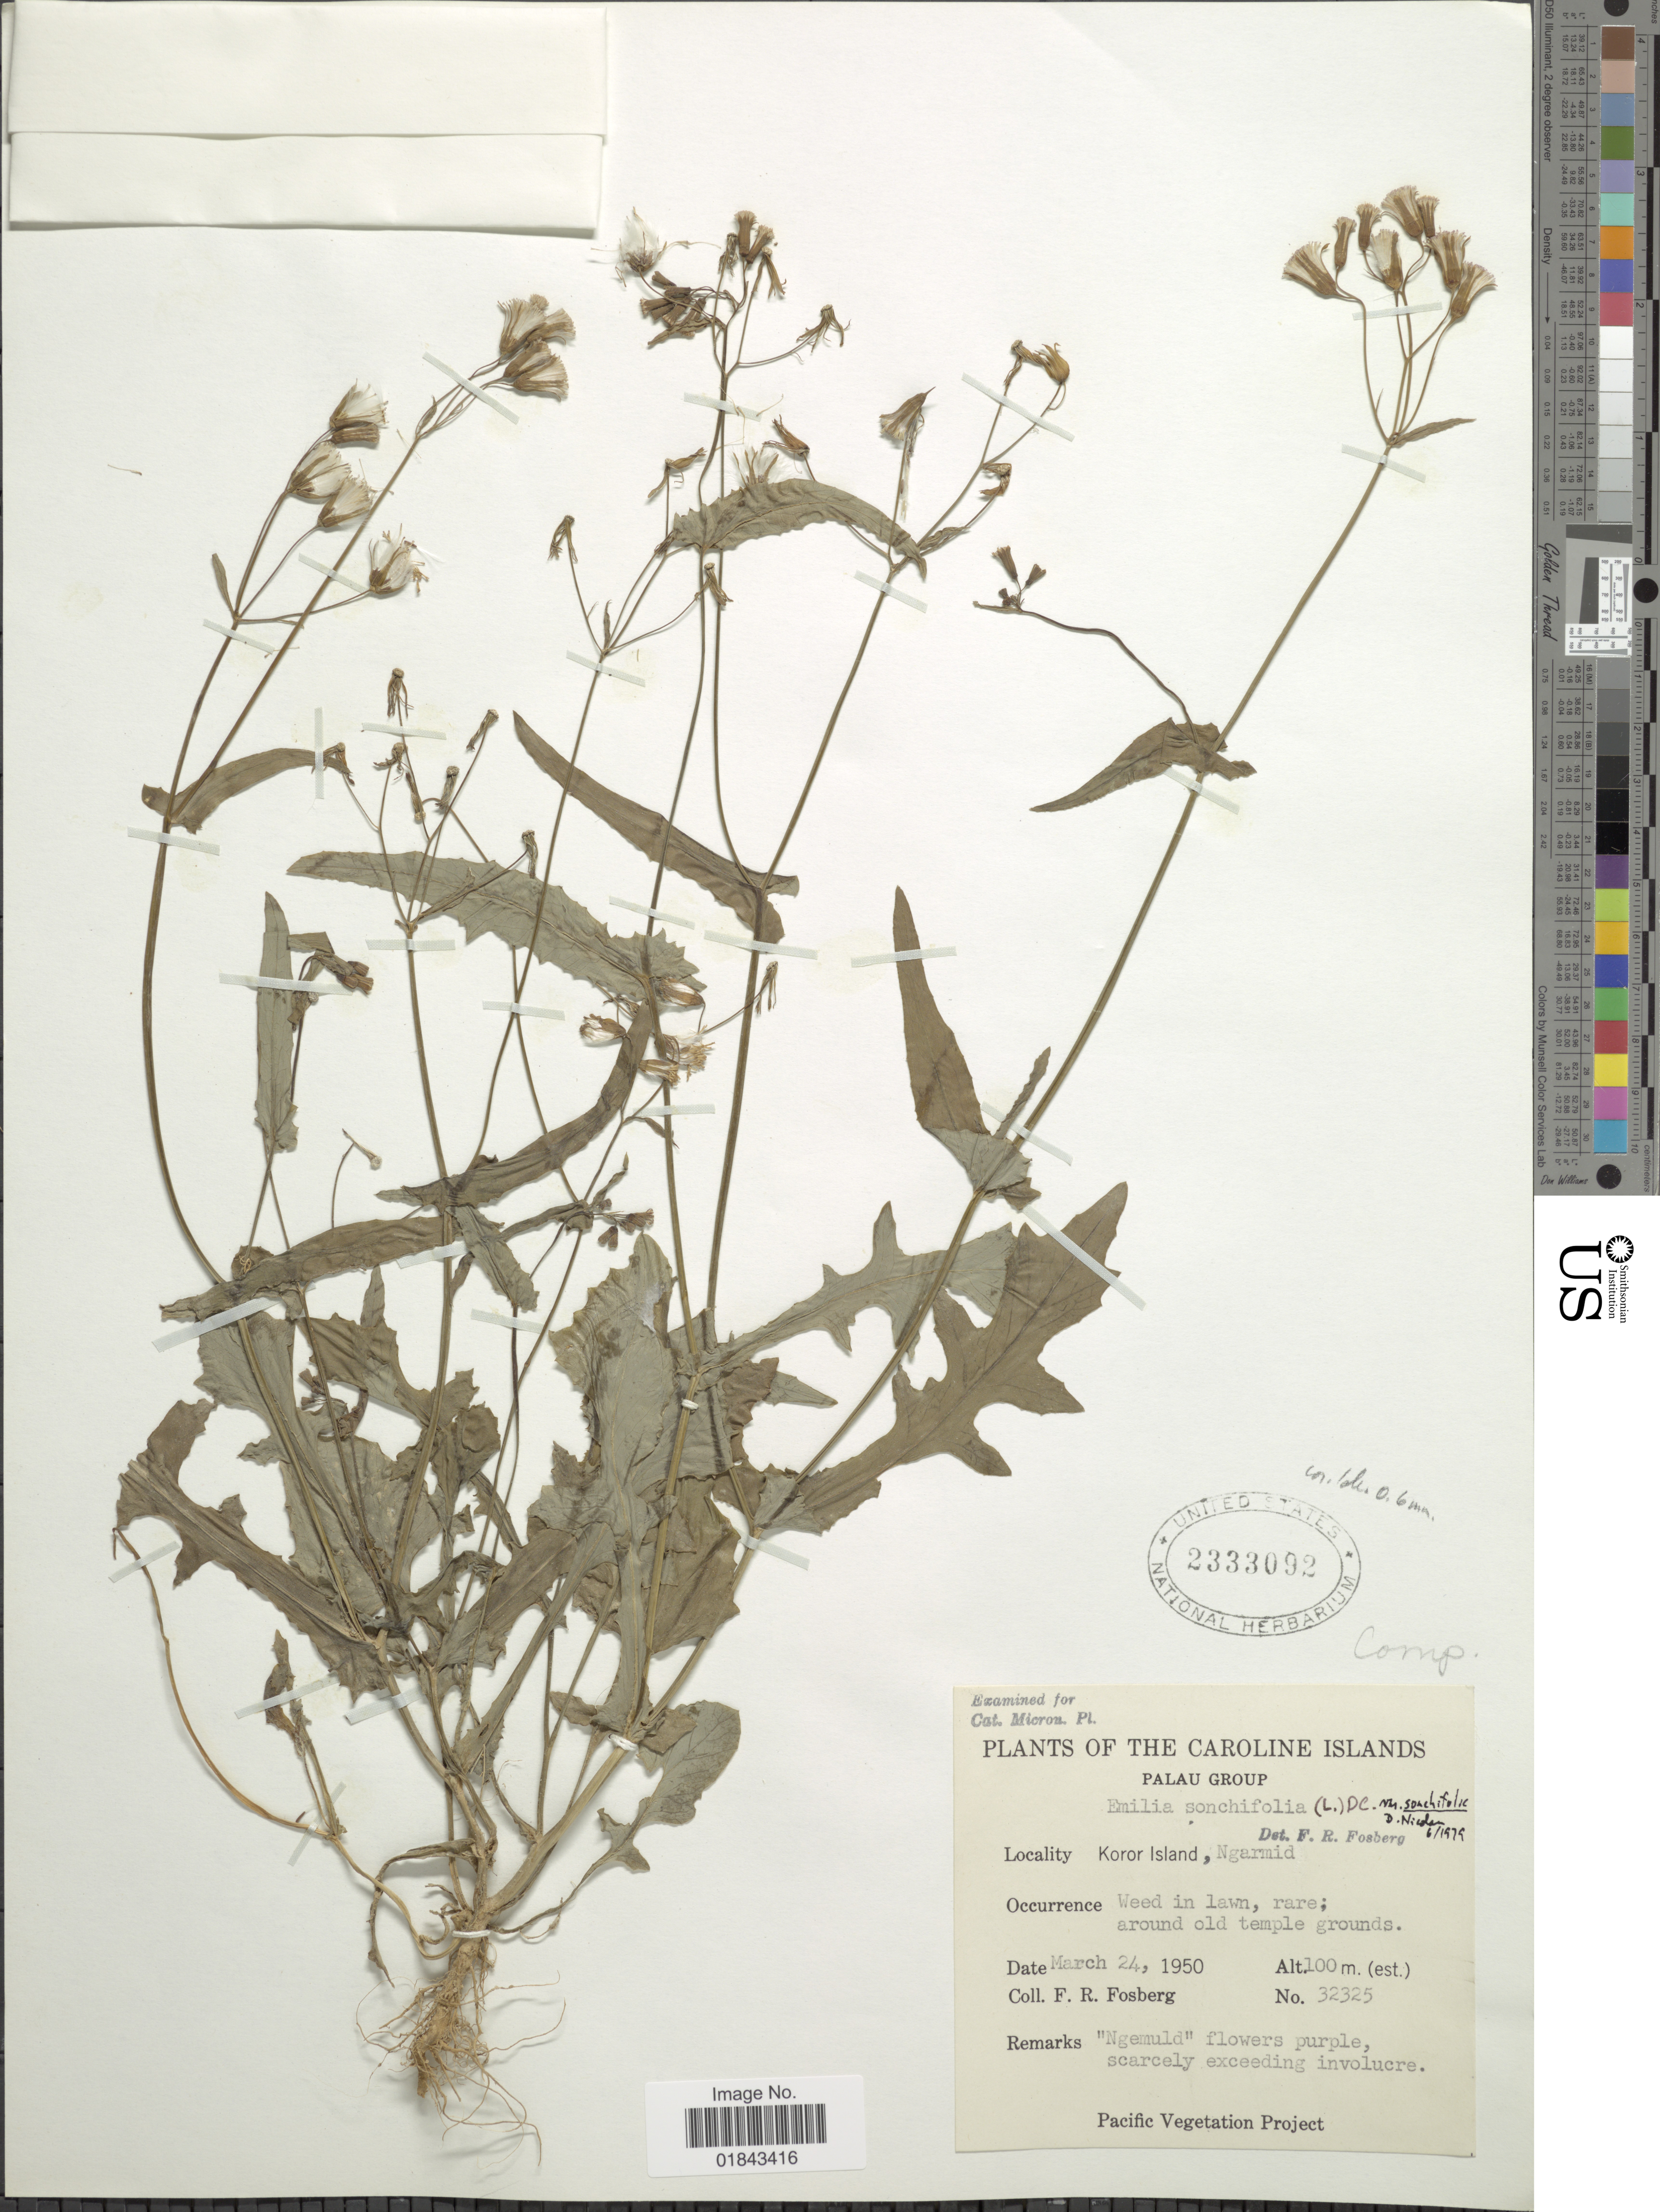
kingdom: Plantae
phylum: Tracheophyta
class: Magnoliopsida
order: Asterales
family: Asteraceae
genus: Emilia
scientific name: Emilia sonchifolia var. sonchifolia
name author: (L.) DC.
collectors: F. R. Fosberg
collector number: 32325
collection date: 1950-03-24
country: Palau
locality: Koror Island, Ngarmid, around old temple grounds.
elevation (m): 100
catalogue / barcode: US 2333092